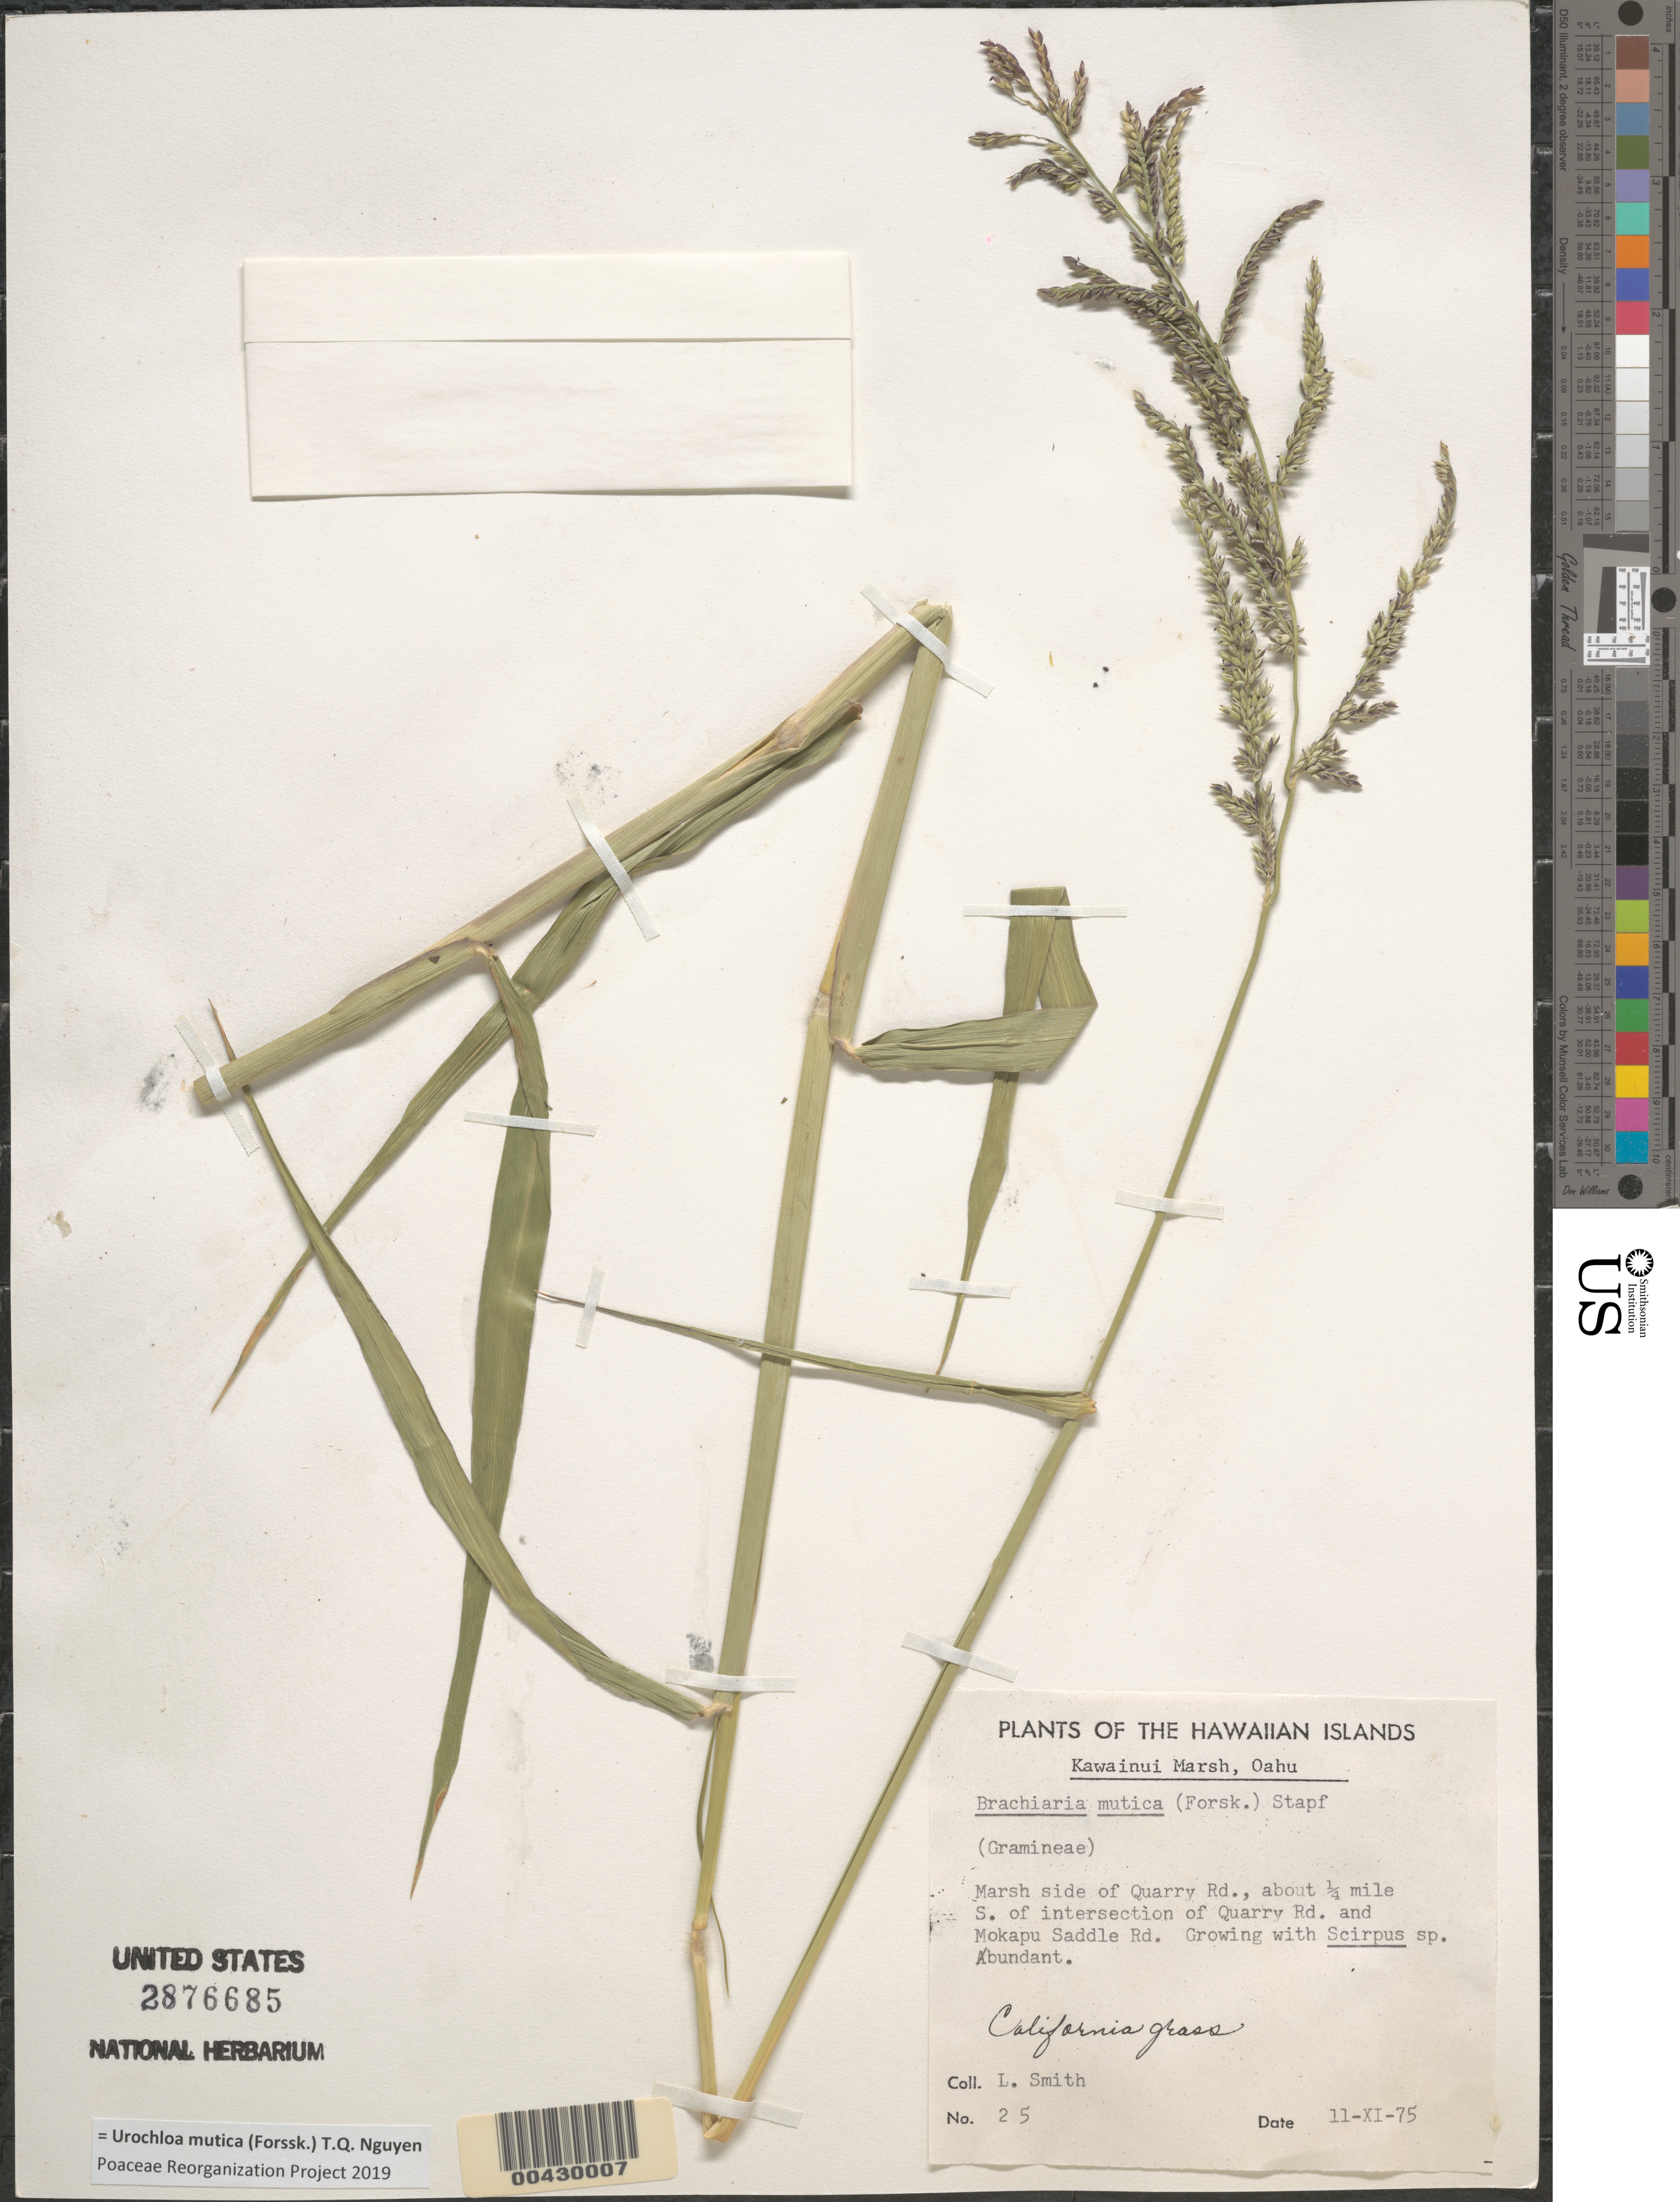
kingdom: Plantae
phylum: Tracheophyta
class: Liliopsida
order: Poales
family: Poaceae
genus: Urochloa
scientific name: Urochloa mutica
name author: (Forssk.) T.Q. Nguyen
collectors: L. Smith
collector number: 25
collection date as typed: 11 Nov 1975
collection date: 1975-11-11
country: United States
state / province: Hawaii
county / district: Honolulu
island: Oahu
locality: Marsh side of Quarry Road, about 1/4 mile S of intersection of Quarry Road and Mokapu Saddle Road, Kawainui Marsh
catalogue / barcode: US 2876685